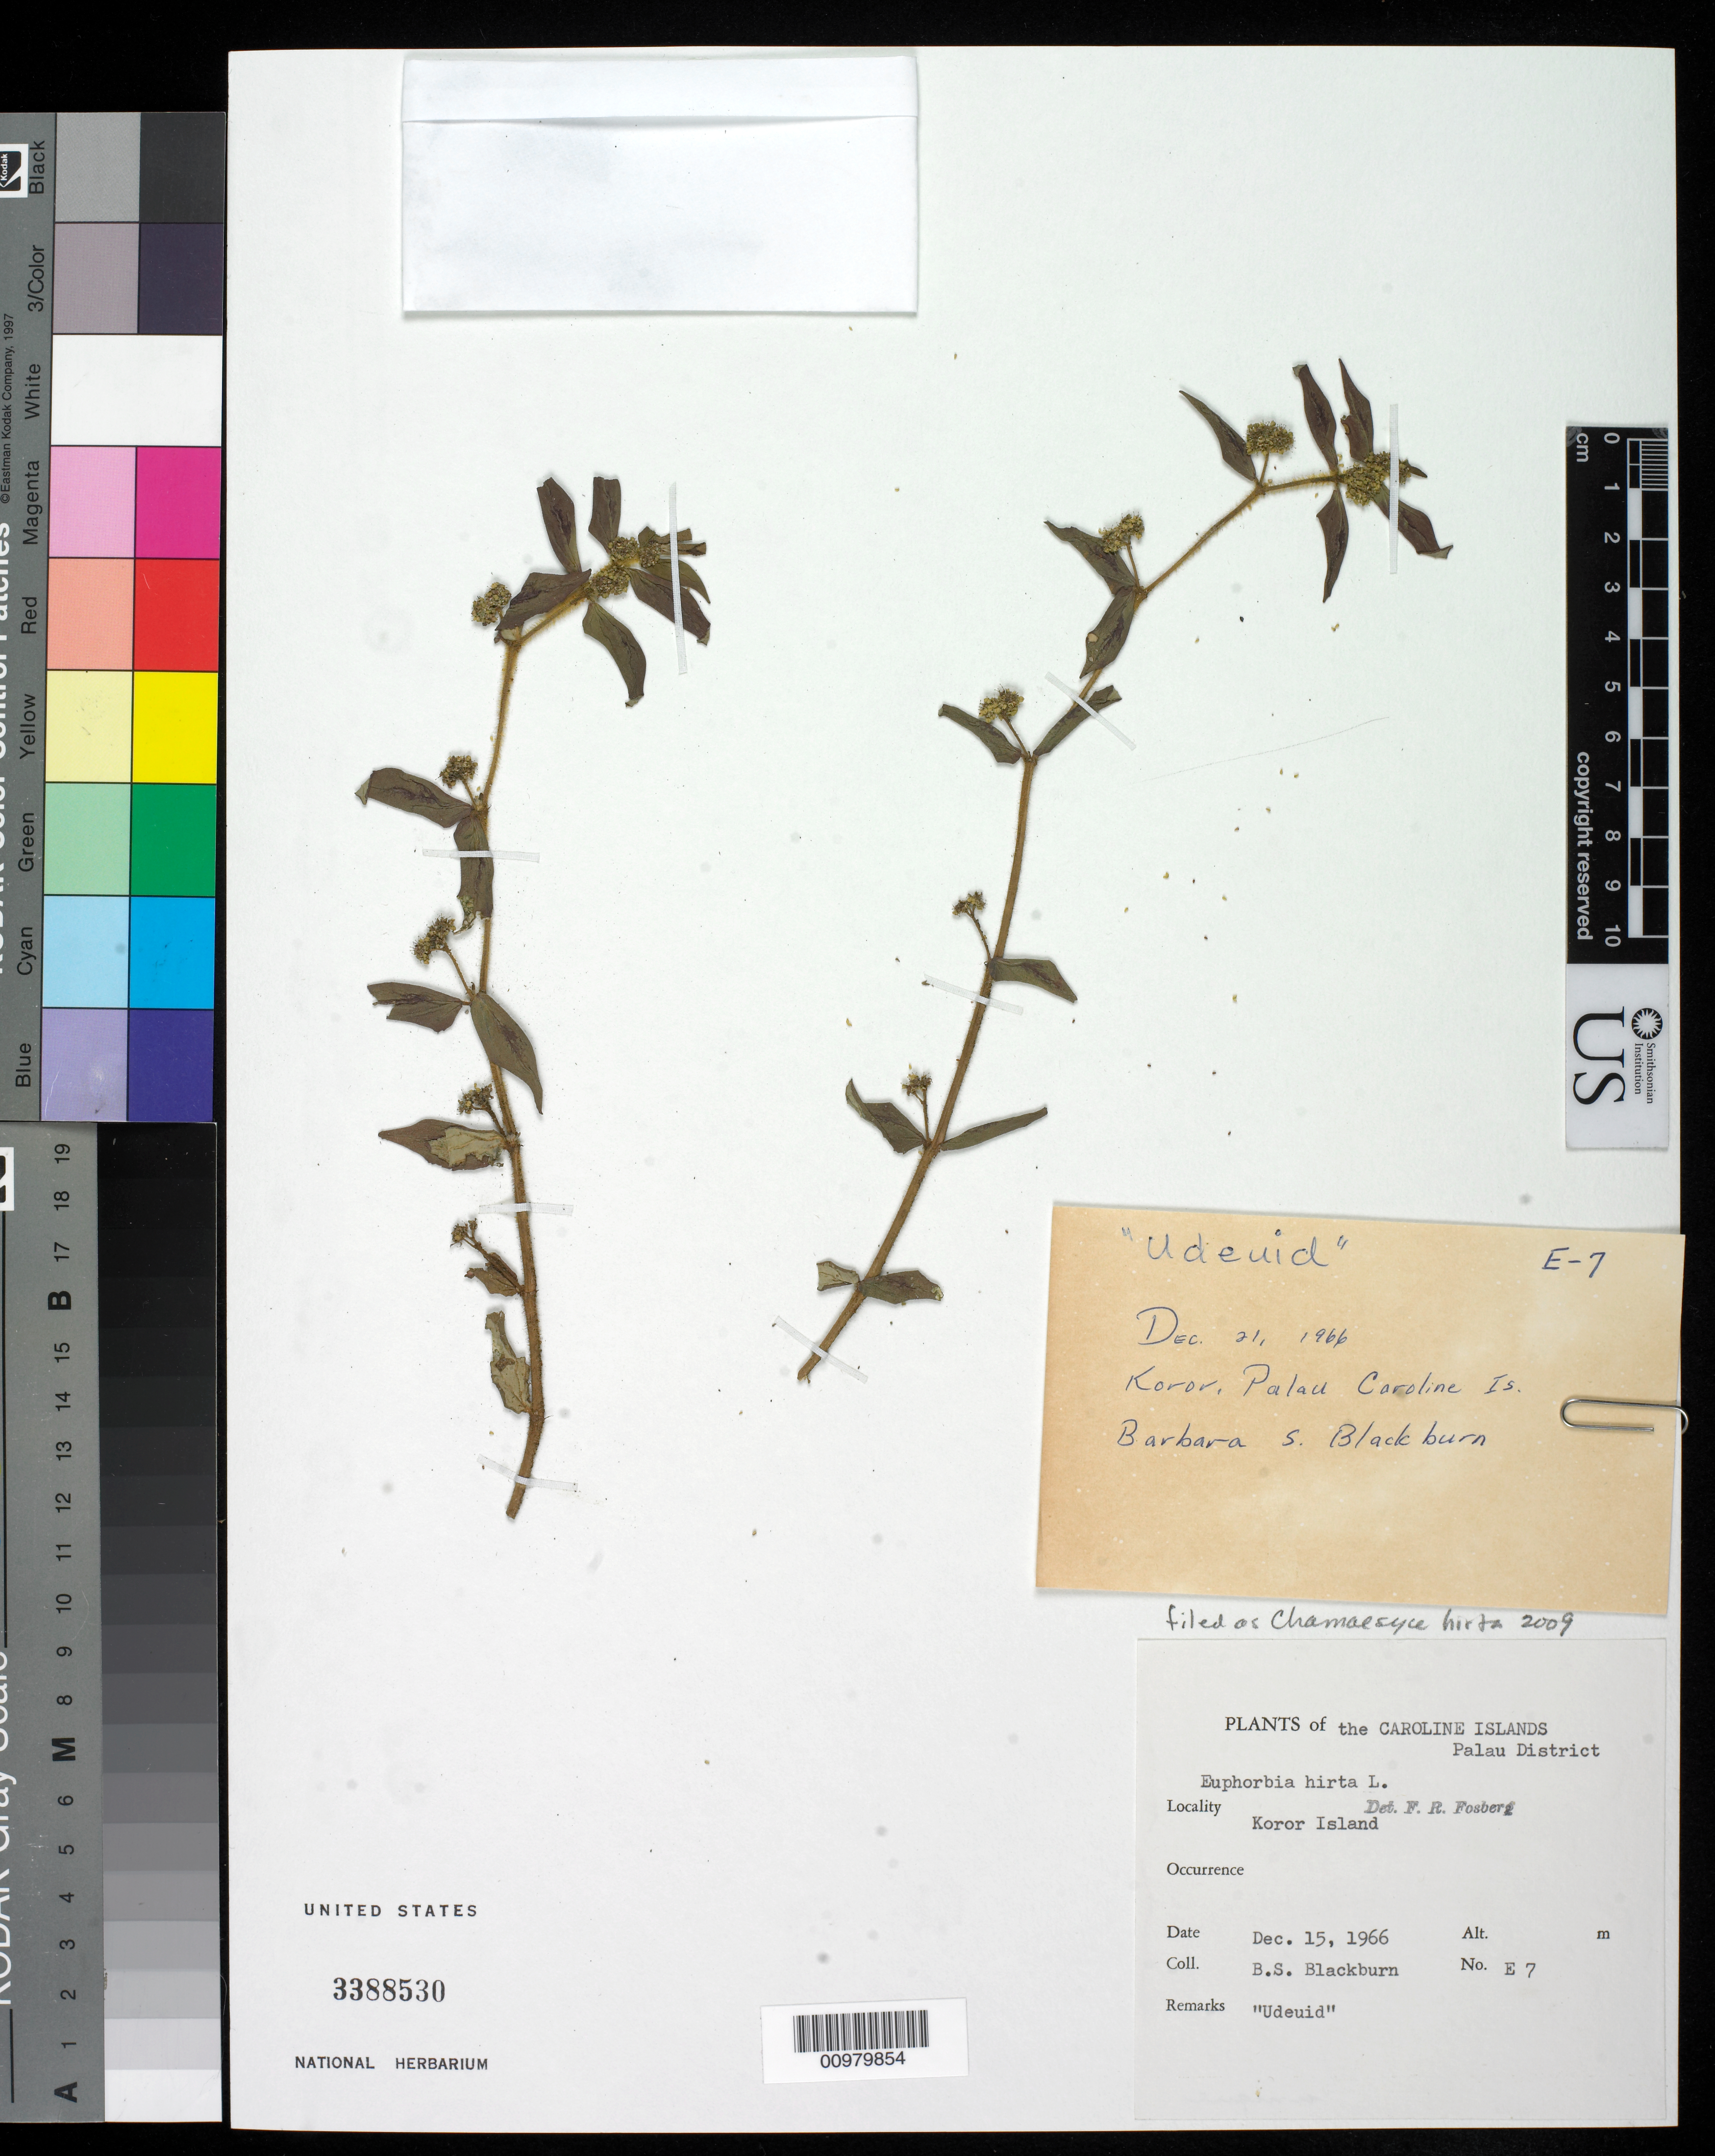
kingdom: Plantae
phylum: Tracheophyta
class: Magnoliopsida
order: Malpighiales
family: Euphorbiaceae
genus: Euphorbia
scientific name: Euphorbia hirta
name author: L.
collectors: B. S. Blackburn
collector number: E7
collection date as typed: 15 Dec 1966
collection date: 1966-12-15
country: Palau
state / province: Koror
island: Oreor (Koror)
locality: Caroline Islands, Palau District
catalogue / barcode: US 3388530